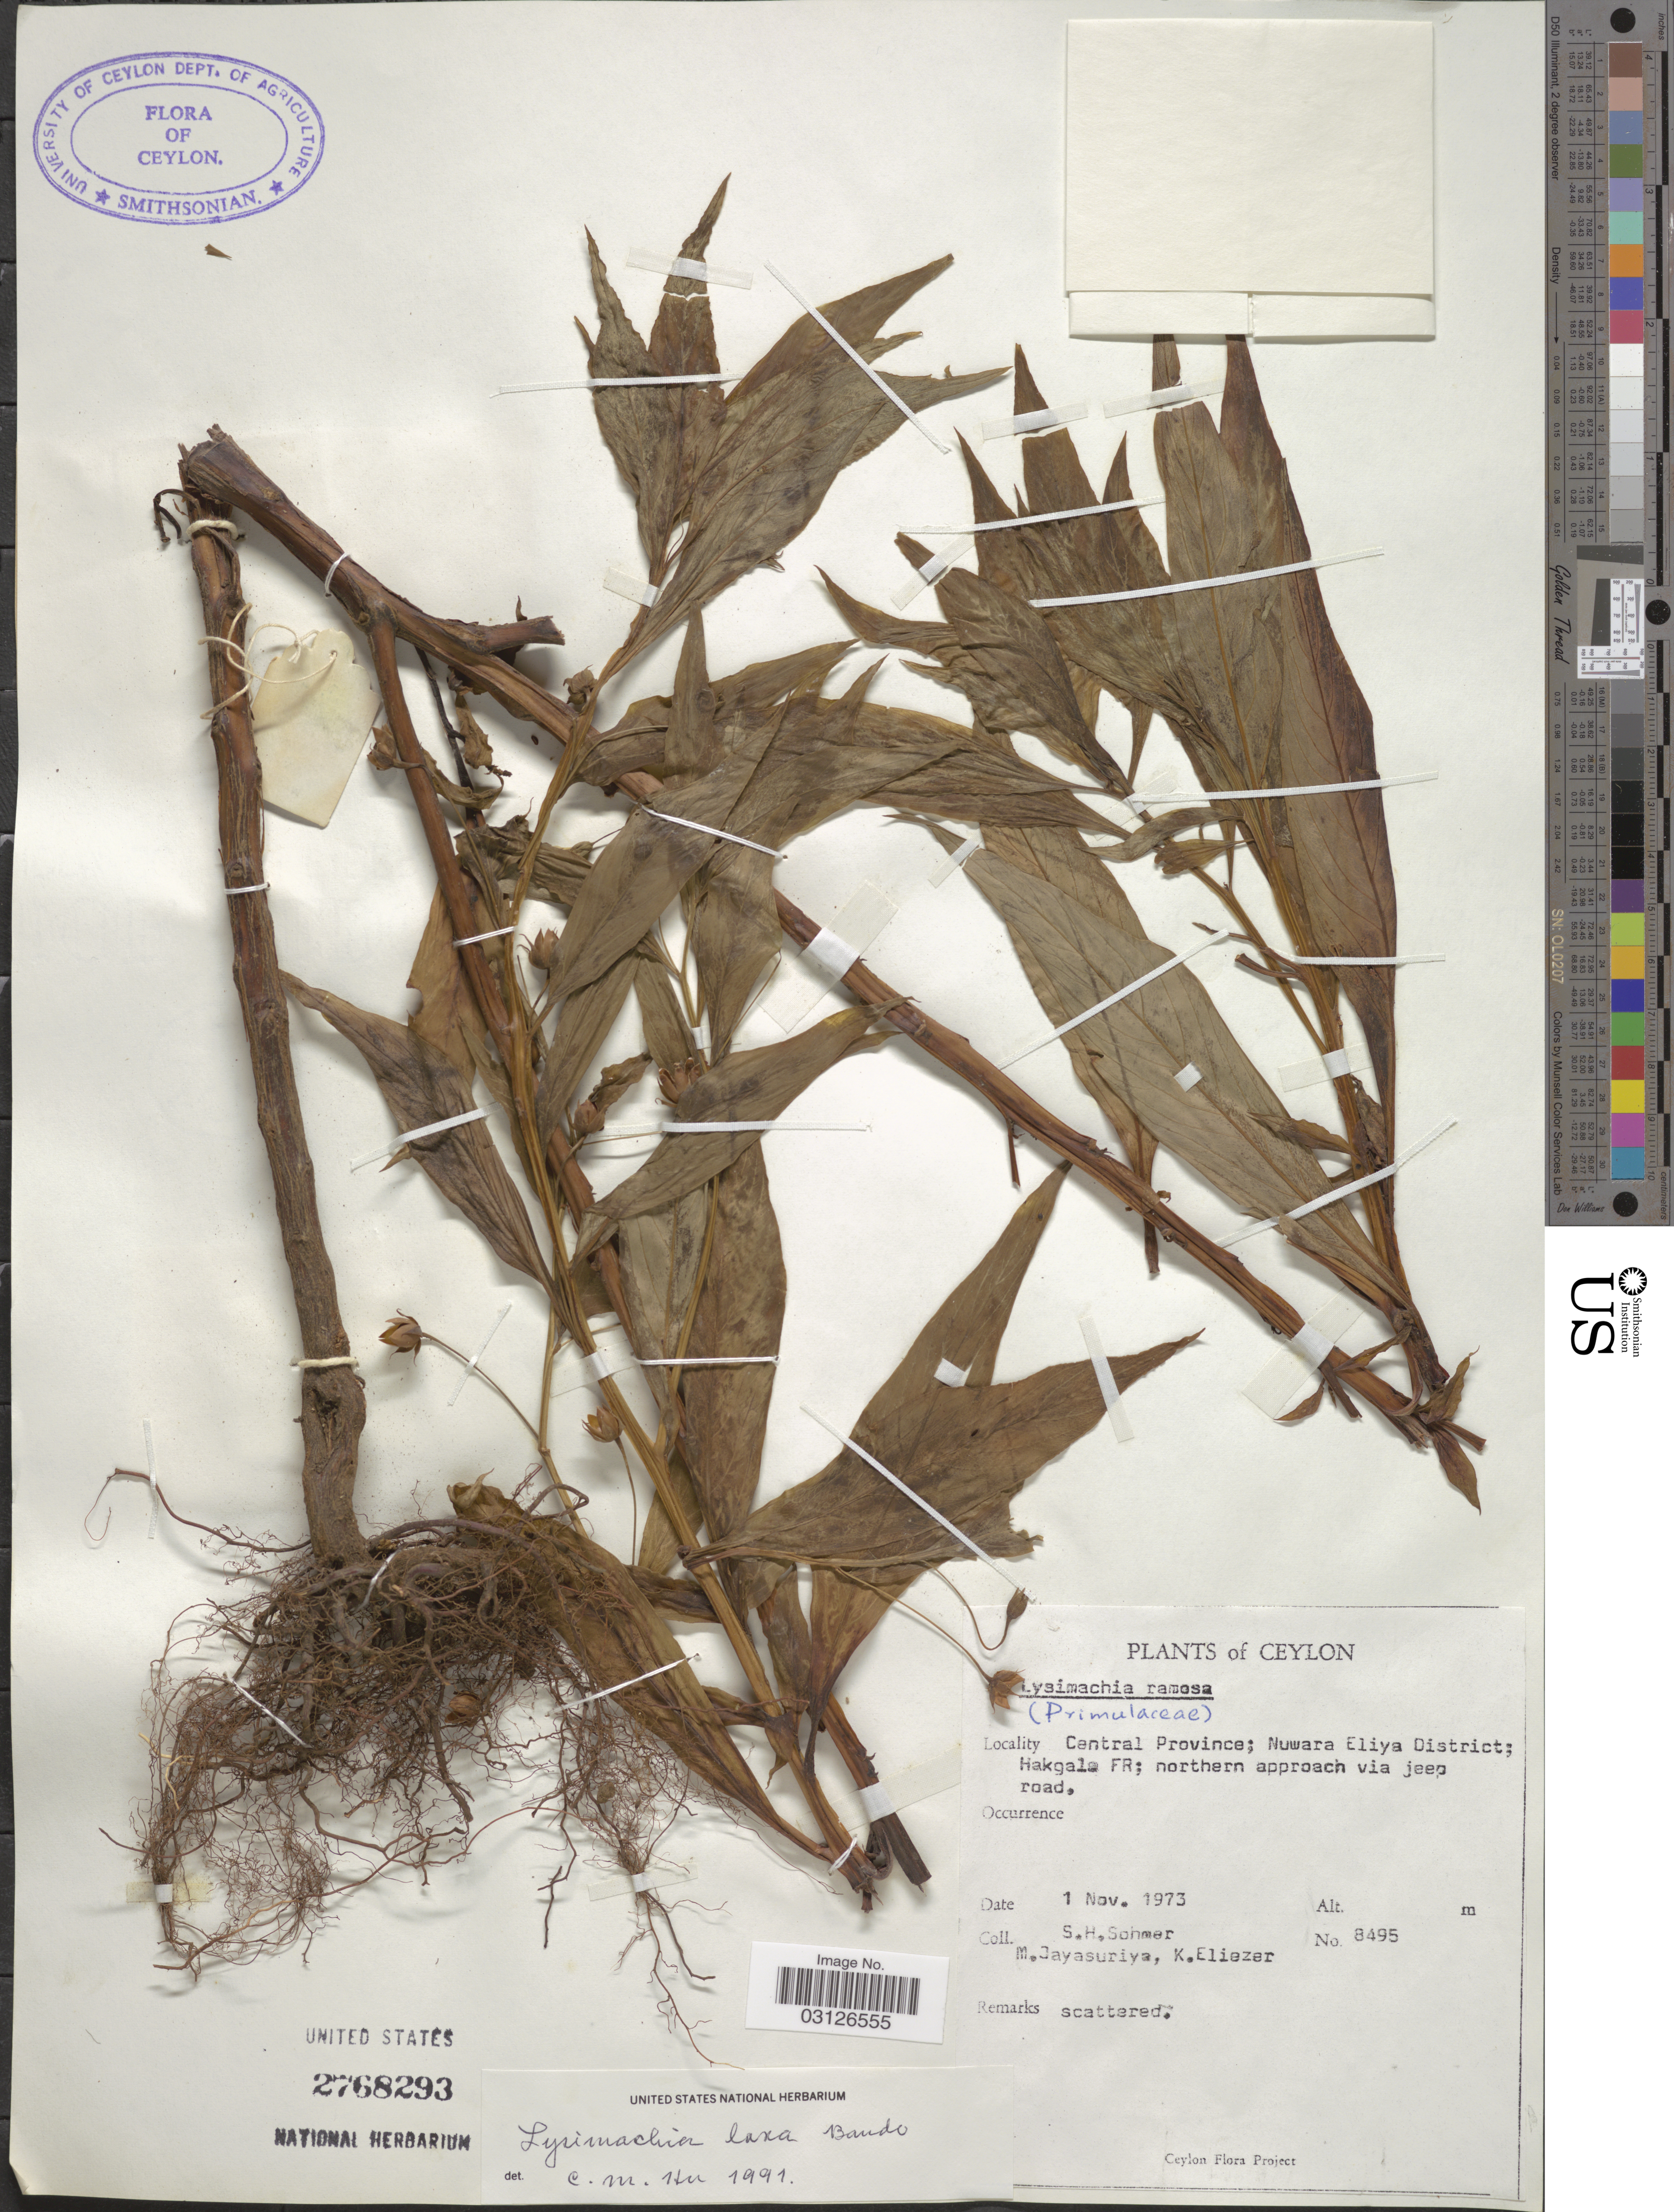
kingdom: Plantae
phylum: Tracheophyta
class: Magnoliopsida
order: Ericales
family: Primulaceae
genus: Lysimachia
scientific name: Lysimachia laxa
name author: Baudo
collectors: S. H. Sohmer, M. Jayasuriya & K. Eliezer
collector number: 8495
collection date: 1973-11-01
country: Sri Lanka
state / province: Central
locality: Ceylon. Central Province; Nuwara Eliya District; Hakgala FR; northern approach via jeep road.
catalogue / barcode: US 2768293